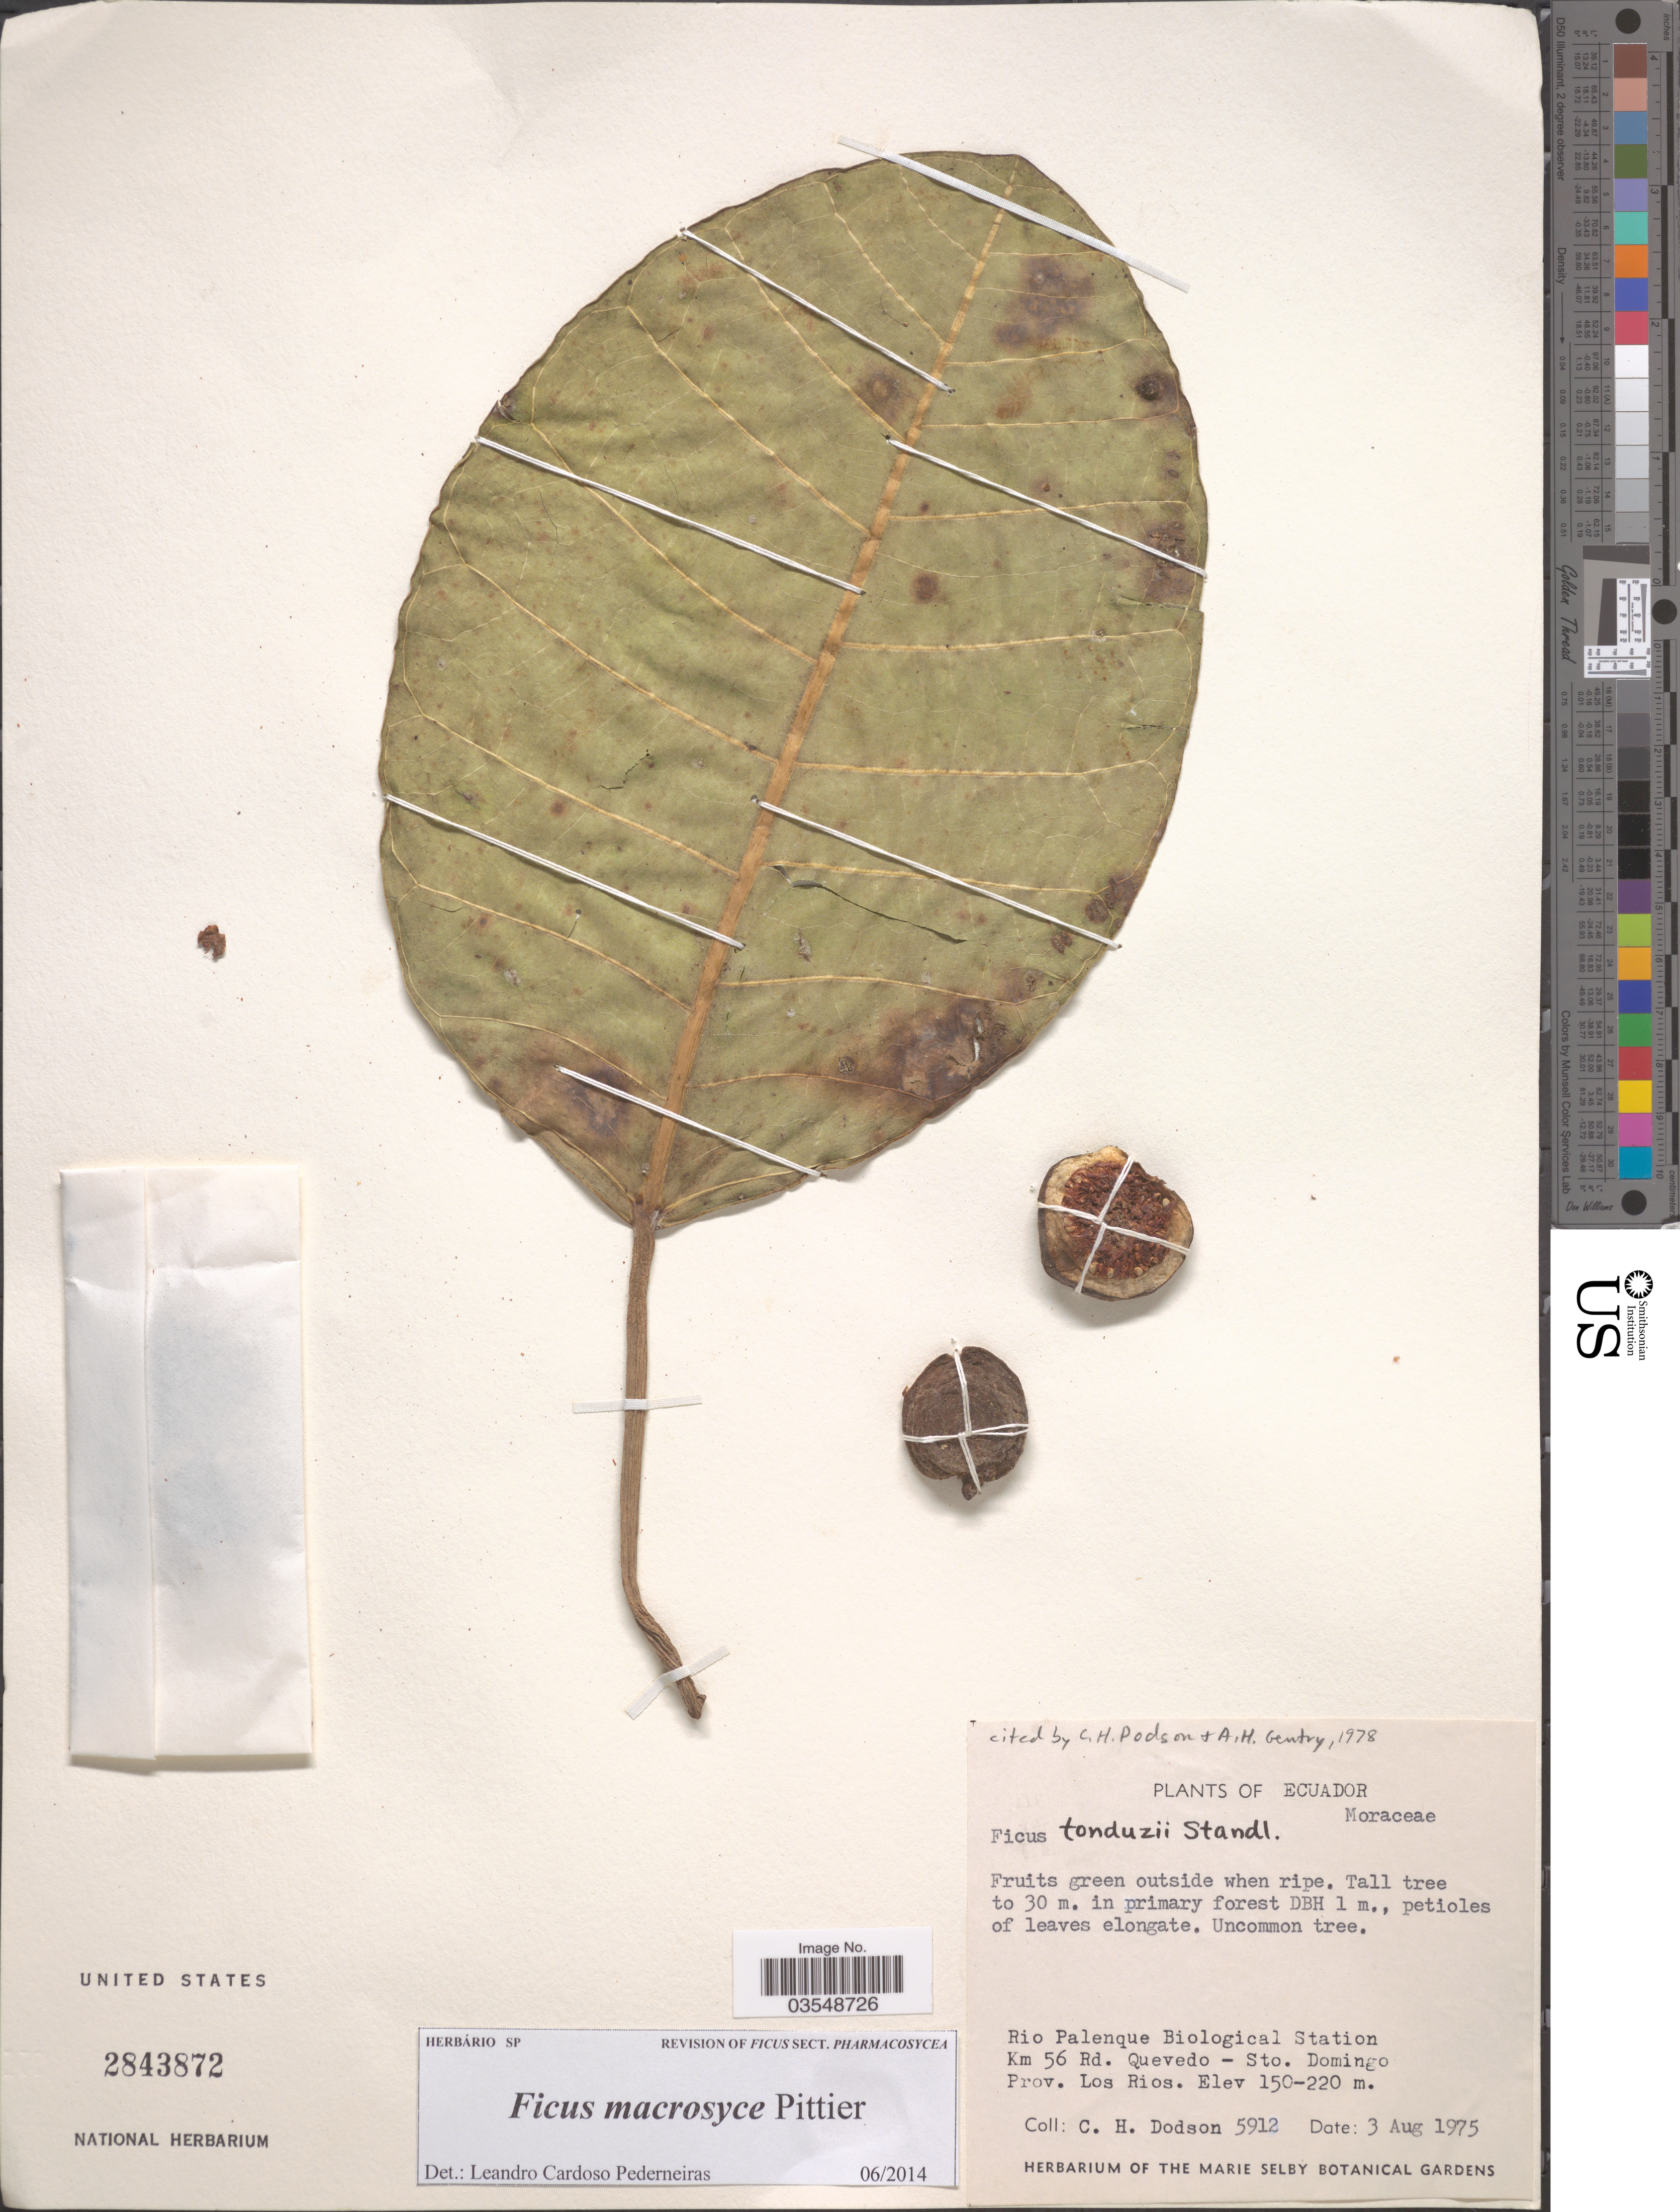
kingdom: Plantae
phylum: Tracheophyta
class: Magnoliopsida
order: Rosales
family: Moraceae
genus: Ficus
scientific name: Ficus macrosyce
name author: Pittier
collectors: C. H. Dodson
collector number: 5912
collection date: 1975-08-03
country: Ecuador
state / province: Los Ríos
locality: Rio Palenque Biological Station. Km 56 Rd. Quevedo - Sto. Domingo.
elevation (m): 150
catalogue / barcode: US 2843872